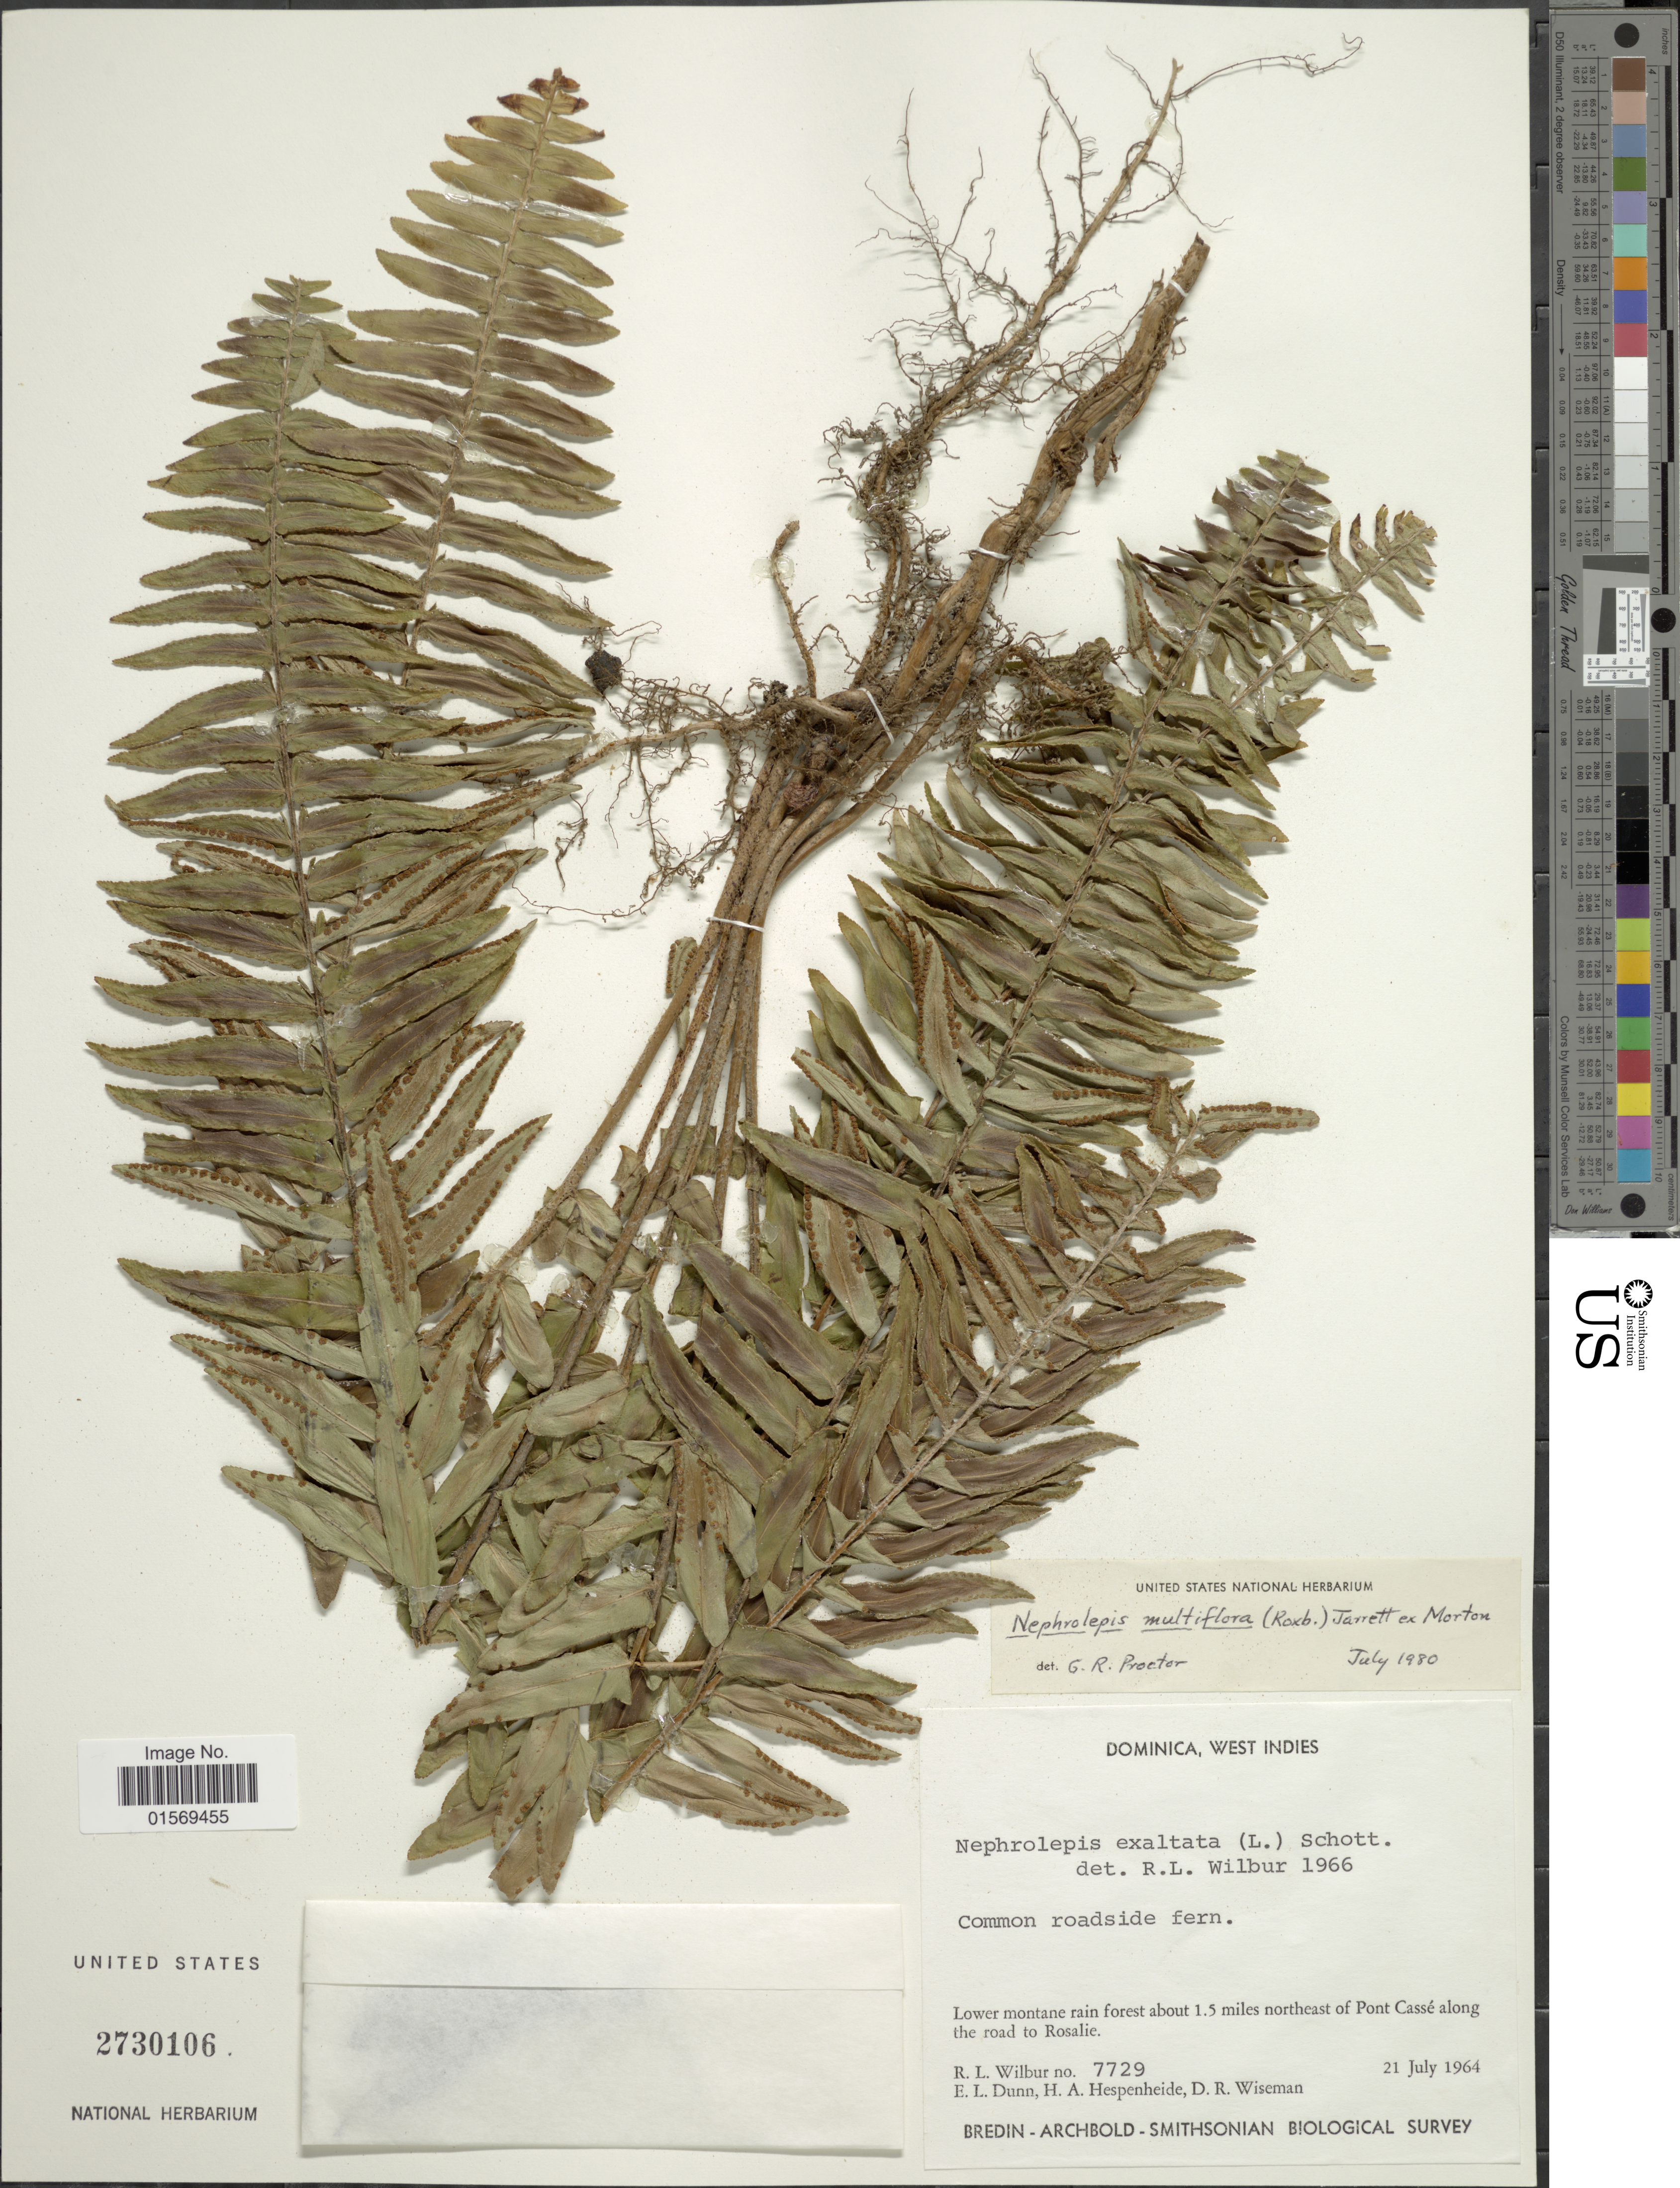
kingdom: Plantae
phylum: Tracheophyta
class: Polypodiopsida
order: Polypodiales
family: Nephrolepidaceae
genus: Nephrolepis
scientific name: Nephrolepis multiflora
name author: (Roxb.) F.M. Jarrett ex C.V. Morton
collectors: R. L. Wilbur, E. Dunn, H. A. Hespenheide & D. R. Wiseman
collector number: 7729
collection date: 1964-07-21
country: Dominica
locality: Dominica, West Indies. Lower montane rain forest about 1.5 miles northeast of Pont Casse along the road to Rosalie.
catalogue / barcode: US 2730106